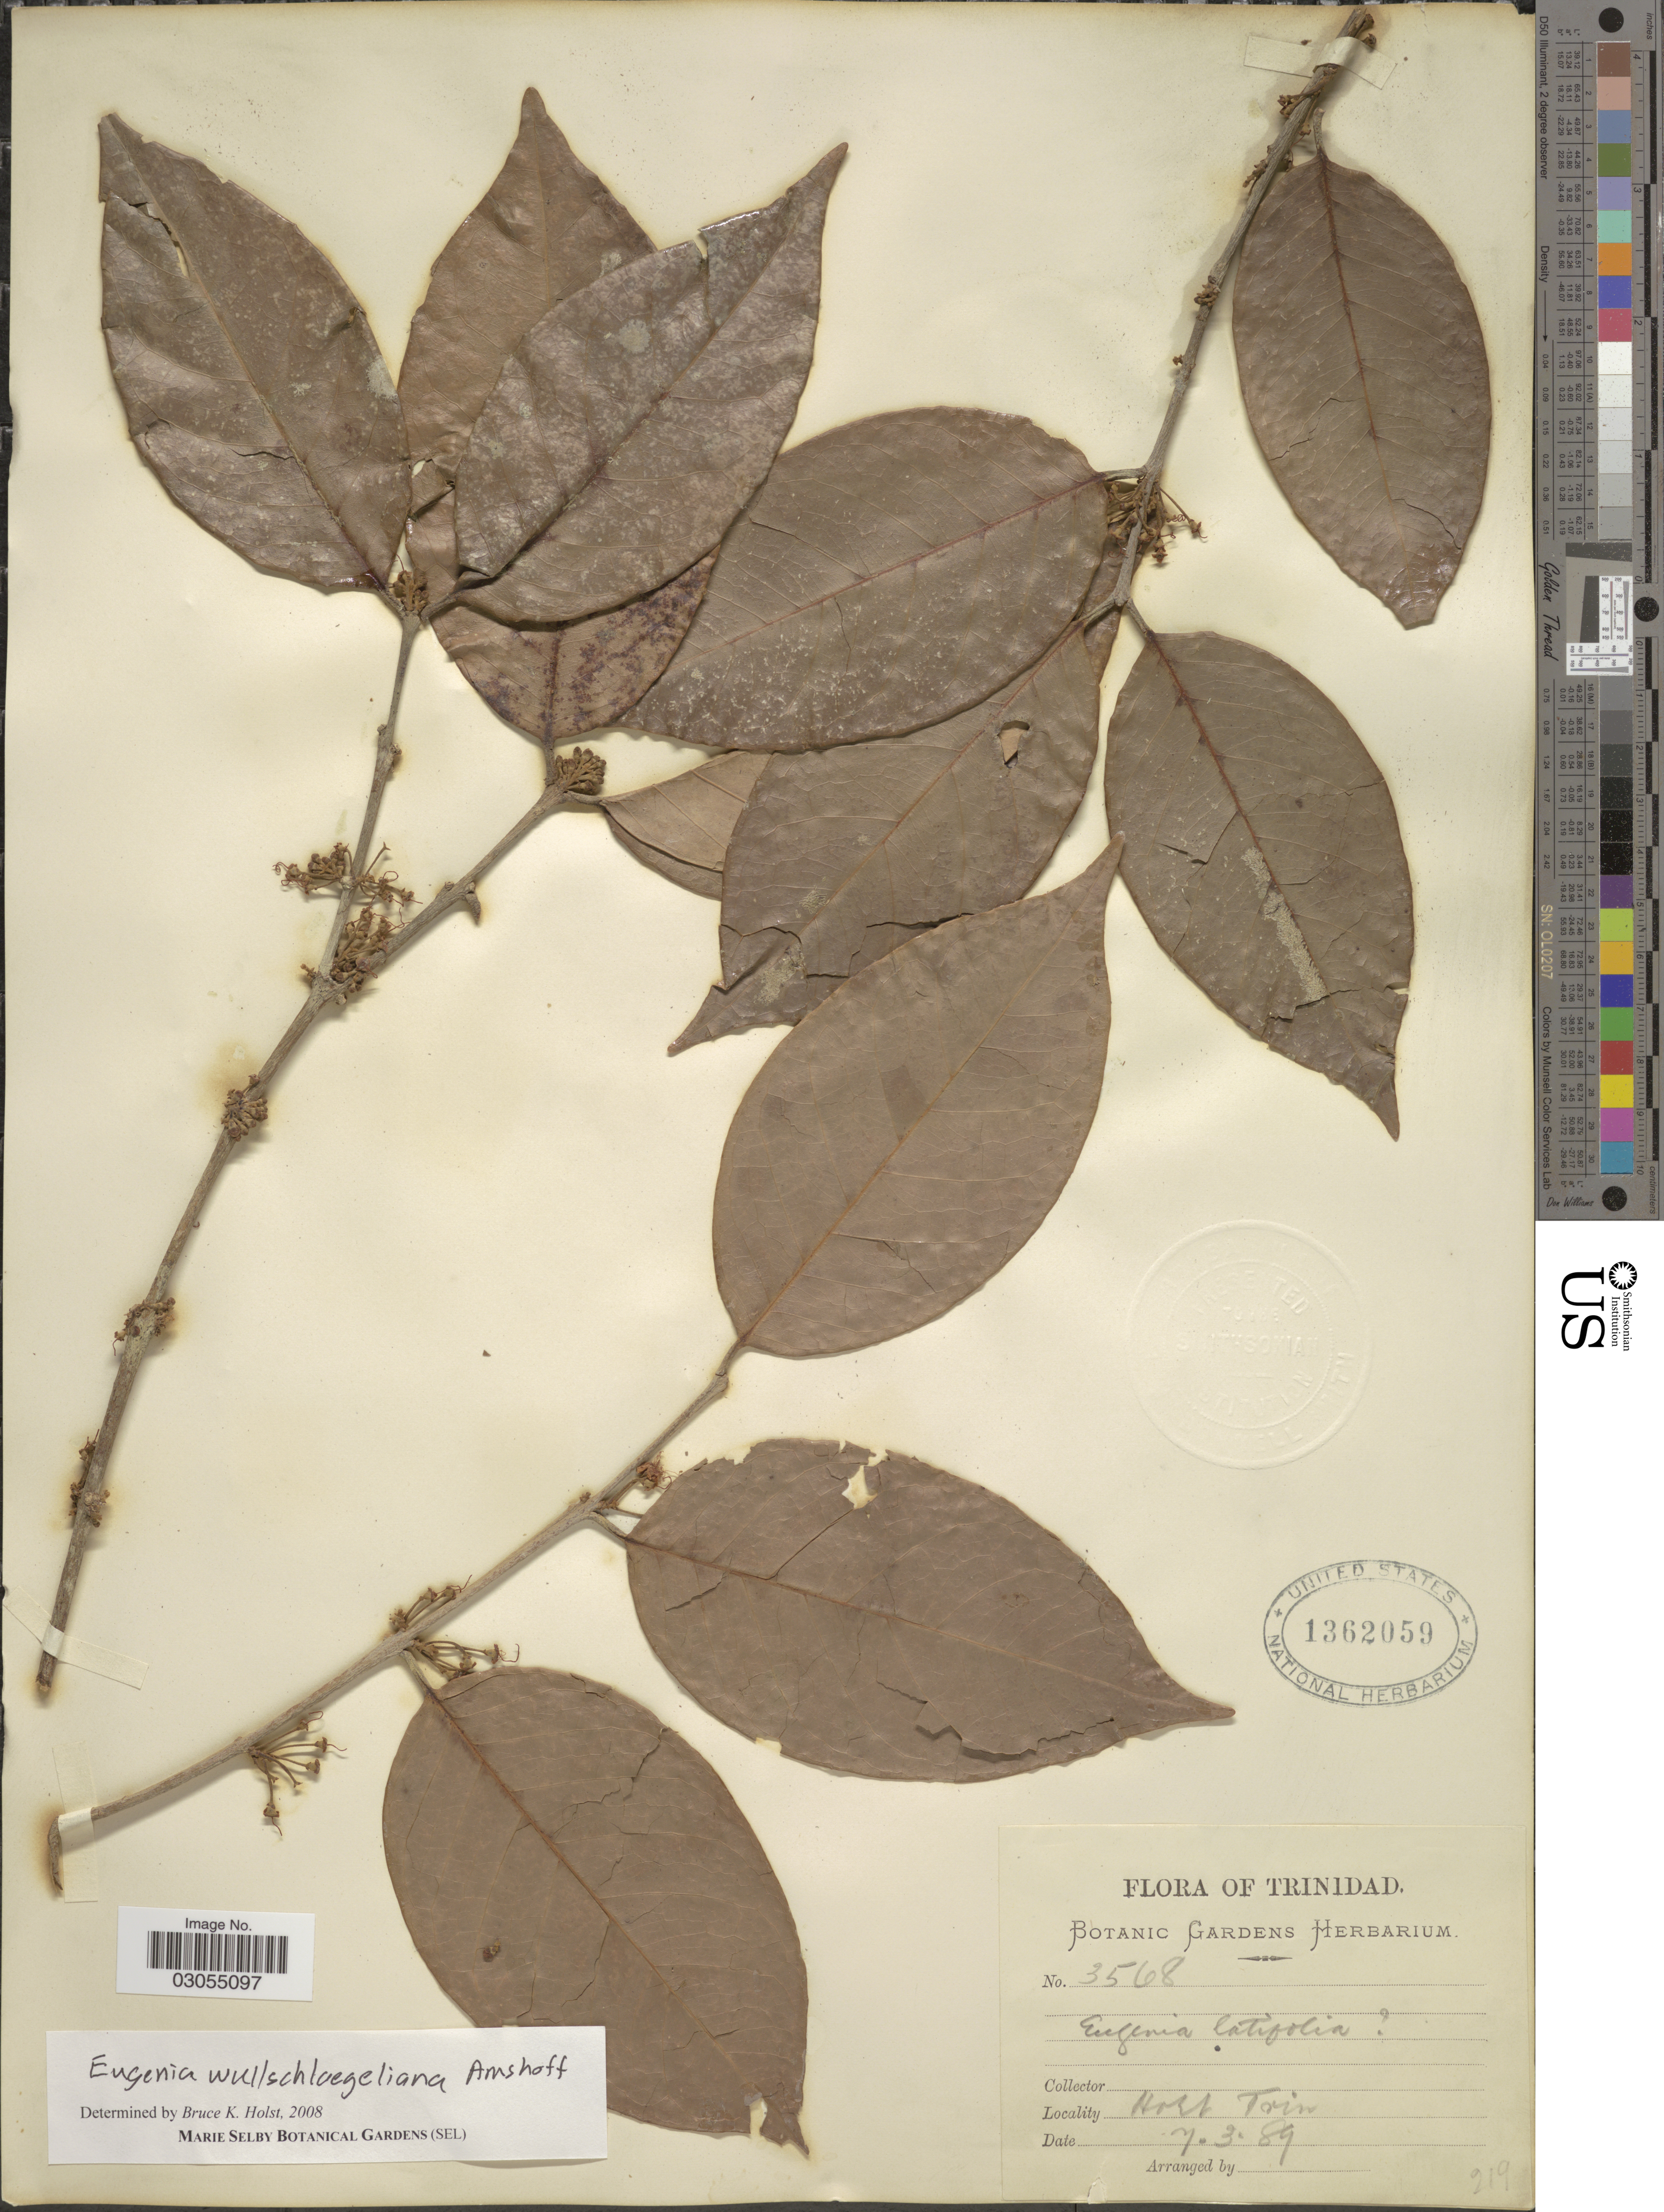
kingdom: Plantae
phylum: Tracheophyta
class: Magnoliopsida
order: Myrtales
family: Myrtaceae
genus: Eugenia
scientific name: Eugenia wullschlaegeliana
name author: Amshoff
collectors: ex herb. Botanic Gardens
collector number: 3568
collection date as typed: Transcribed d/m/y: 7/3/89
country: Trinidad and Tobago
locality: Trinidad, Hort Trin.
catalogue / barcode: US 1362059